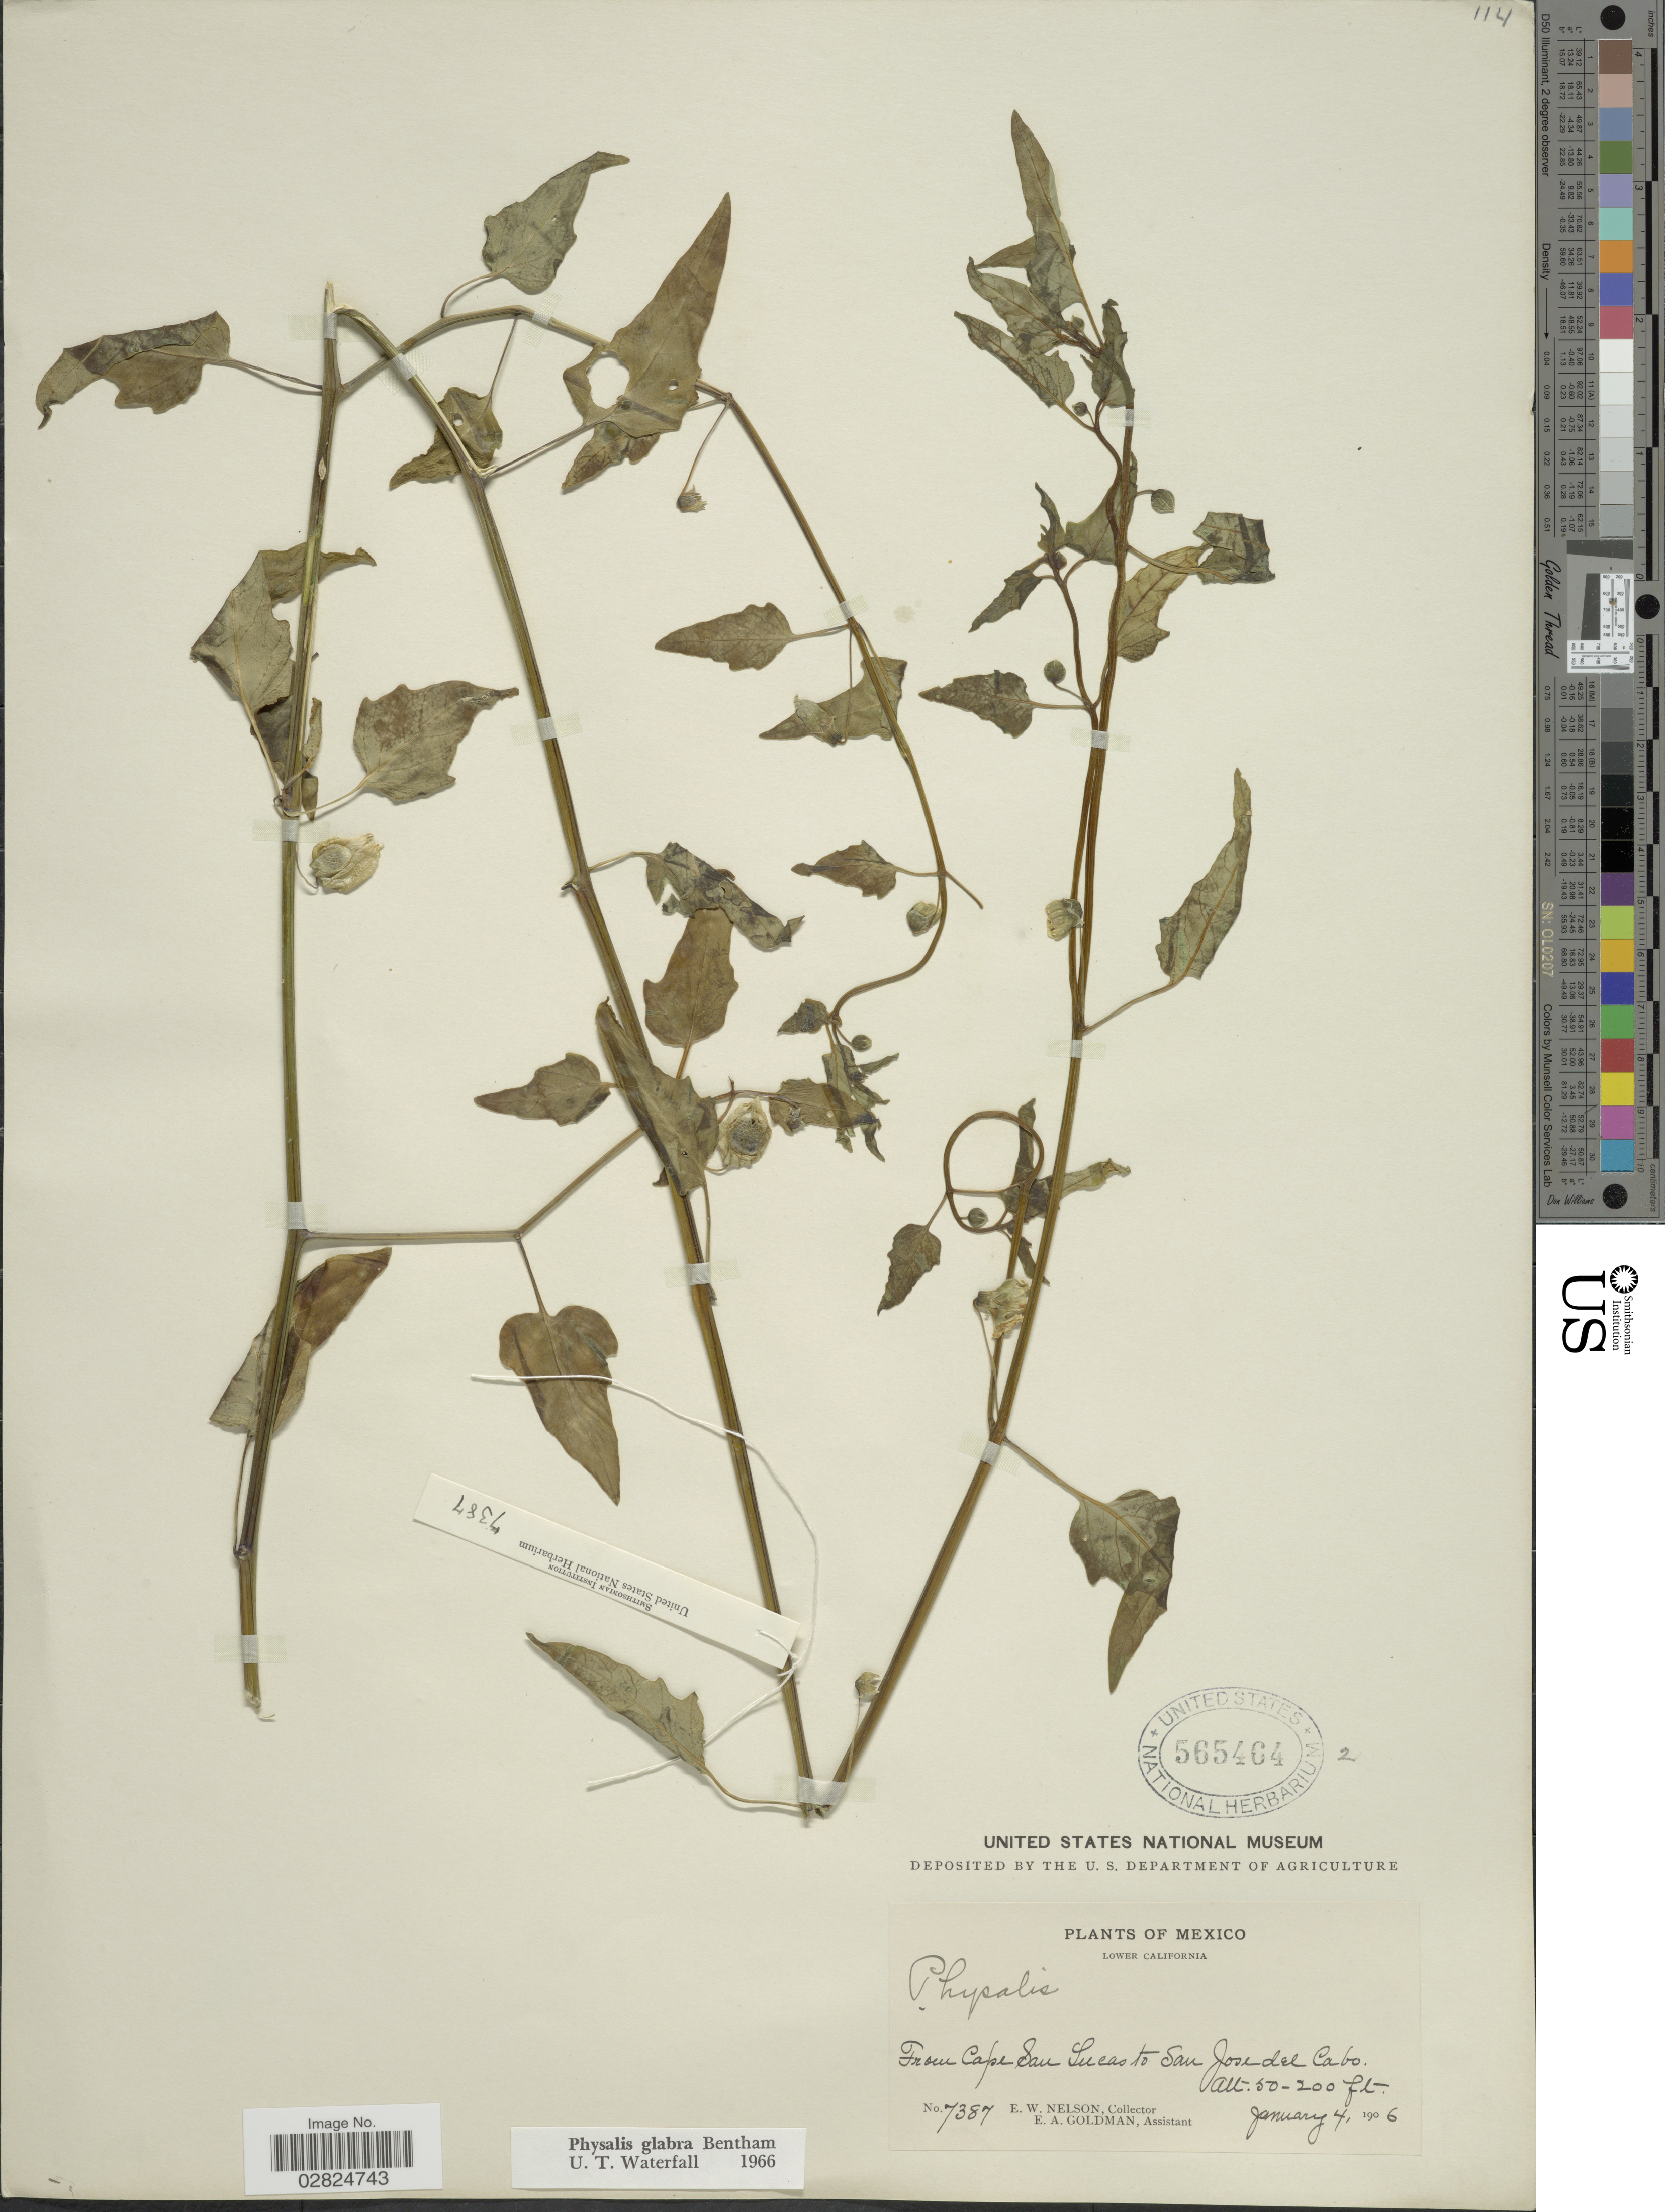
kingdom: Plantae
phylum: Tracheophyta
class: Magnoliopsida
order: Solanales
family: Solanaceae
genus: Physalis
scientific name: Physalis glabra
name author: Benth.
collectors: E. W. Nelson & E. A. Goldman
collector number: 7387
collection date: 1906-01-04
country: Mexico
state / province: Baja California Sur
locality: Lower California. From Cape San Lucas to San Jose del Cabo.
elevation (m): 15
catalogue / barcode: US 565464